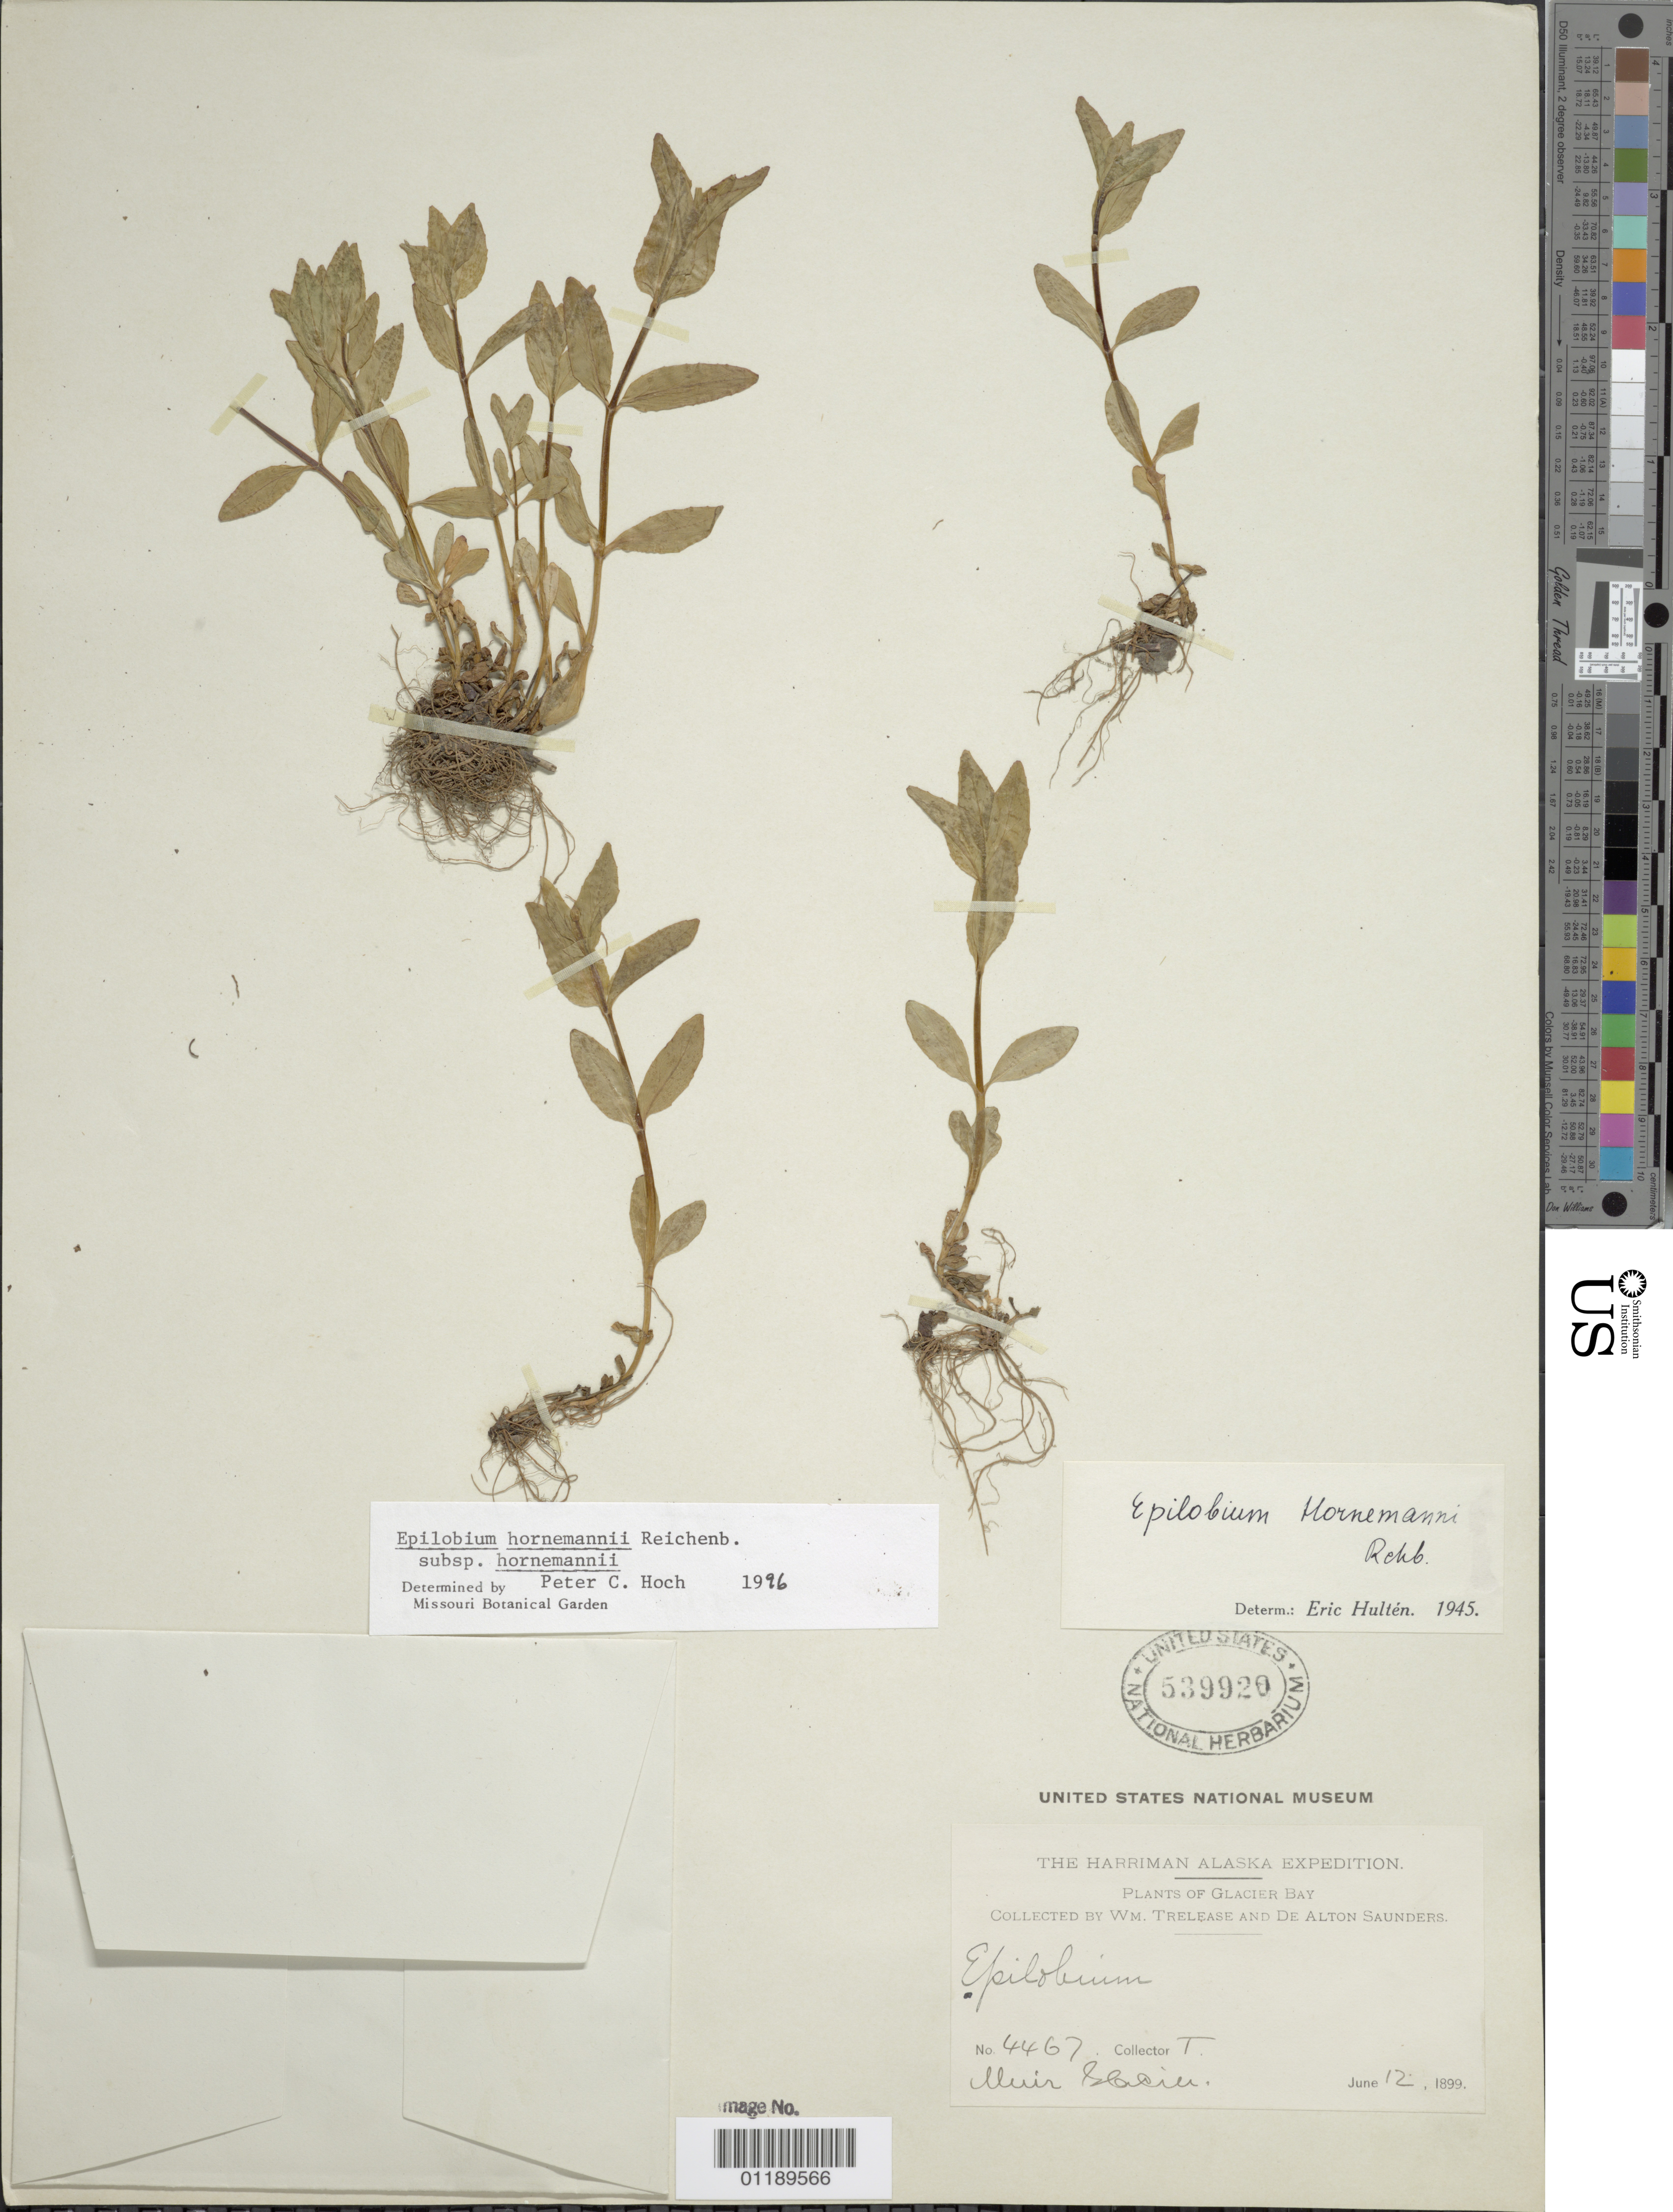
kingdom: Plantae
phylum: Tracheophyta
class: Magnoliopsida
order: Myrtales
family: Onagraceae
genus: Epilobium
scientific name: Epilobium hornemannii subsp. hornemannii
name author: Rchb.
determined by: Hoch, P. C.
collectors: W. Trelease & D. Saunders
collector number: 4467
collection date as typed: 12 Jun 1899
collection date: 1899-06-12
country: United States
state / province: Alaska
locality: Muir Glacier.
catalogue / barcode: US 539920